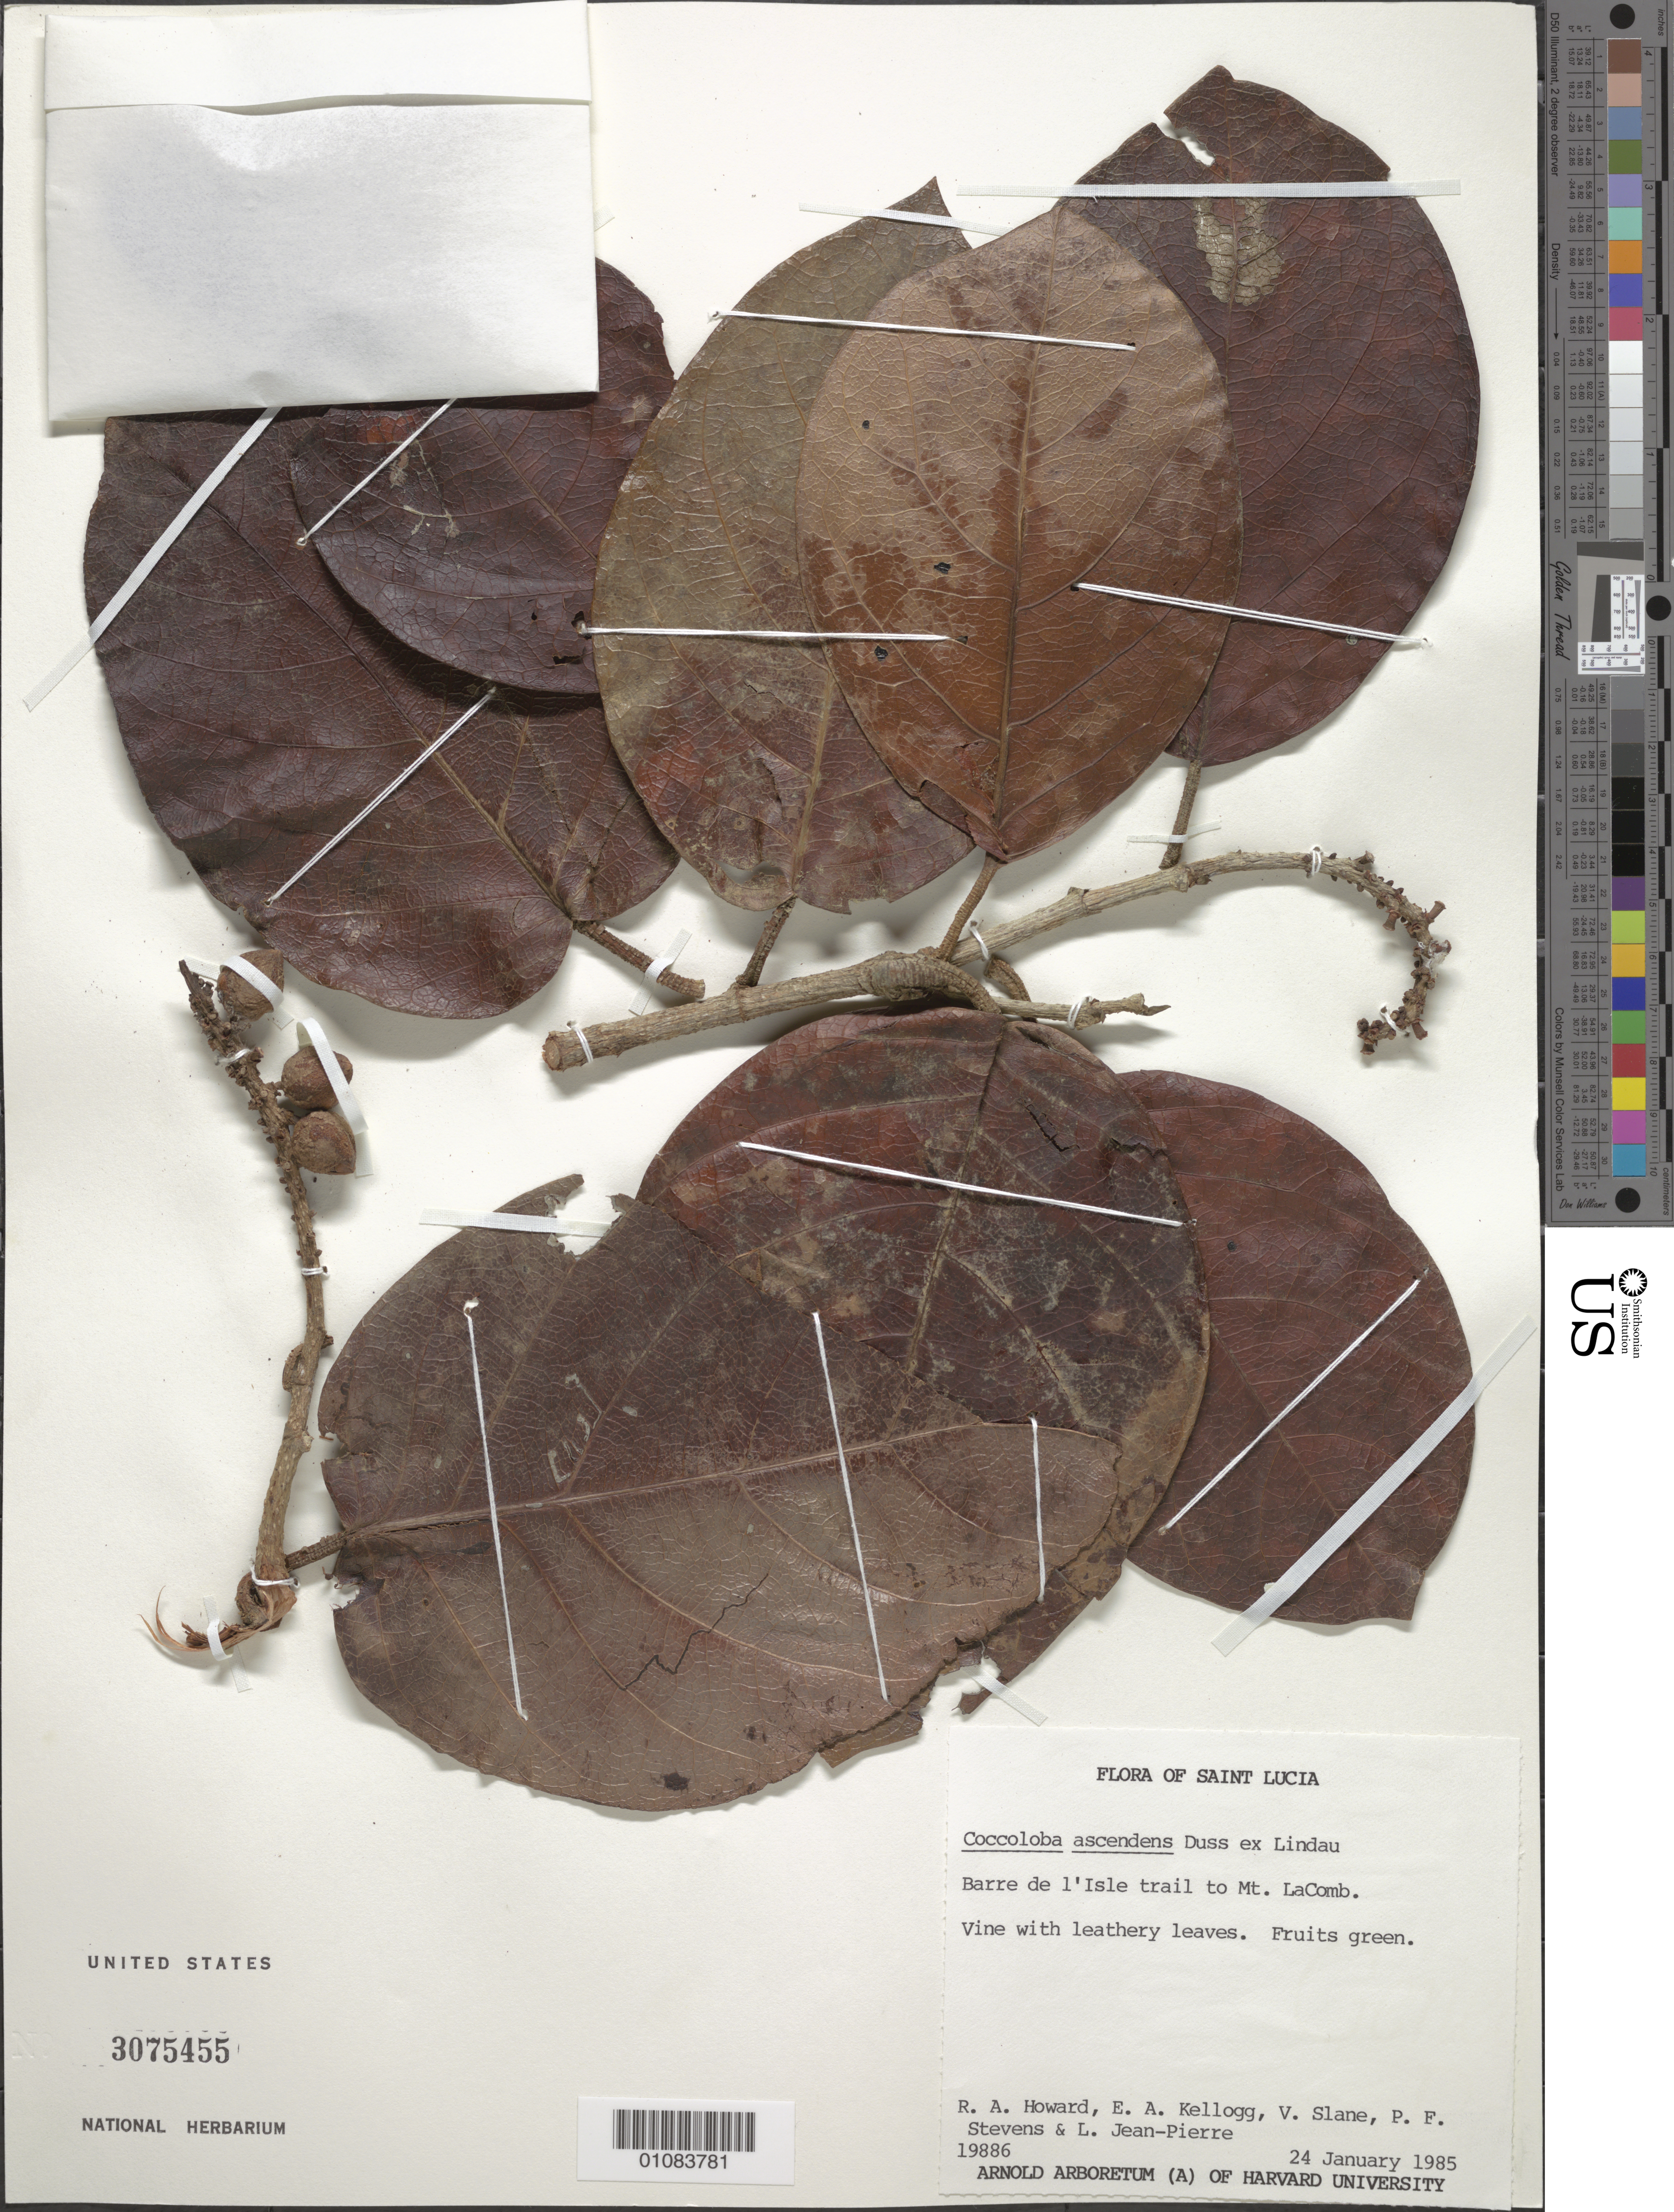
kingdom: Plantae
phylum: Tracheophyta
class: Magnoliopsida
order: Caryophyllales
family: Polygonaceae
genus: Coccoloba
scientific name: Coccoloba ascendens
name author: Duss ex Lindau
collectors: R. A. Howard, E. A. Kellogg, V. Slane, P. F. Stevens & L. L. Jean-Pierre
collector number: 19886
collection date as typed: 24 Jan 1985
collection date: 1985-01-24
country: St. Lucia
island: St. Lucia I.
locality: Barre d l'Isle trail to Mt. Lacomb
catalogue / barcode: US 3075455